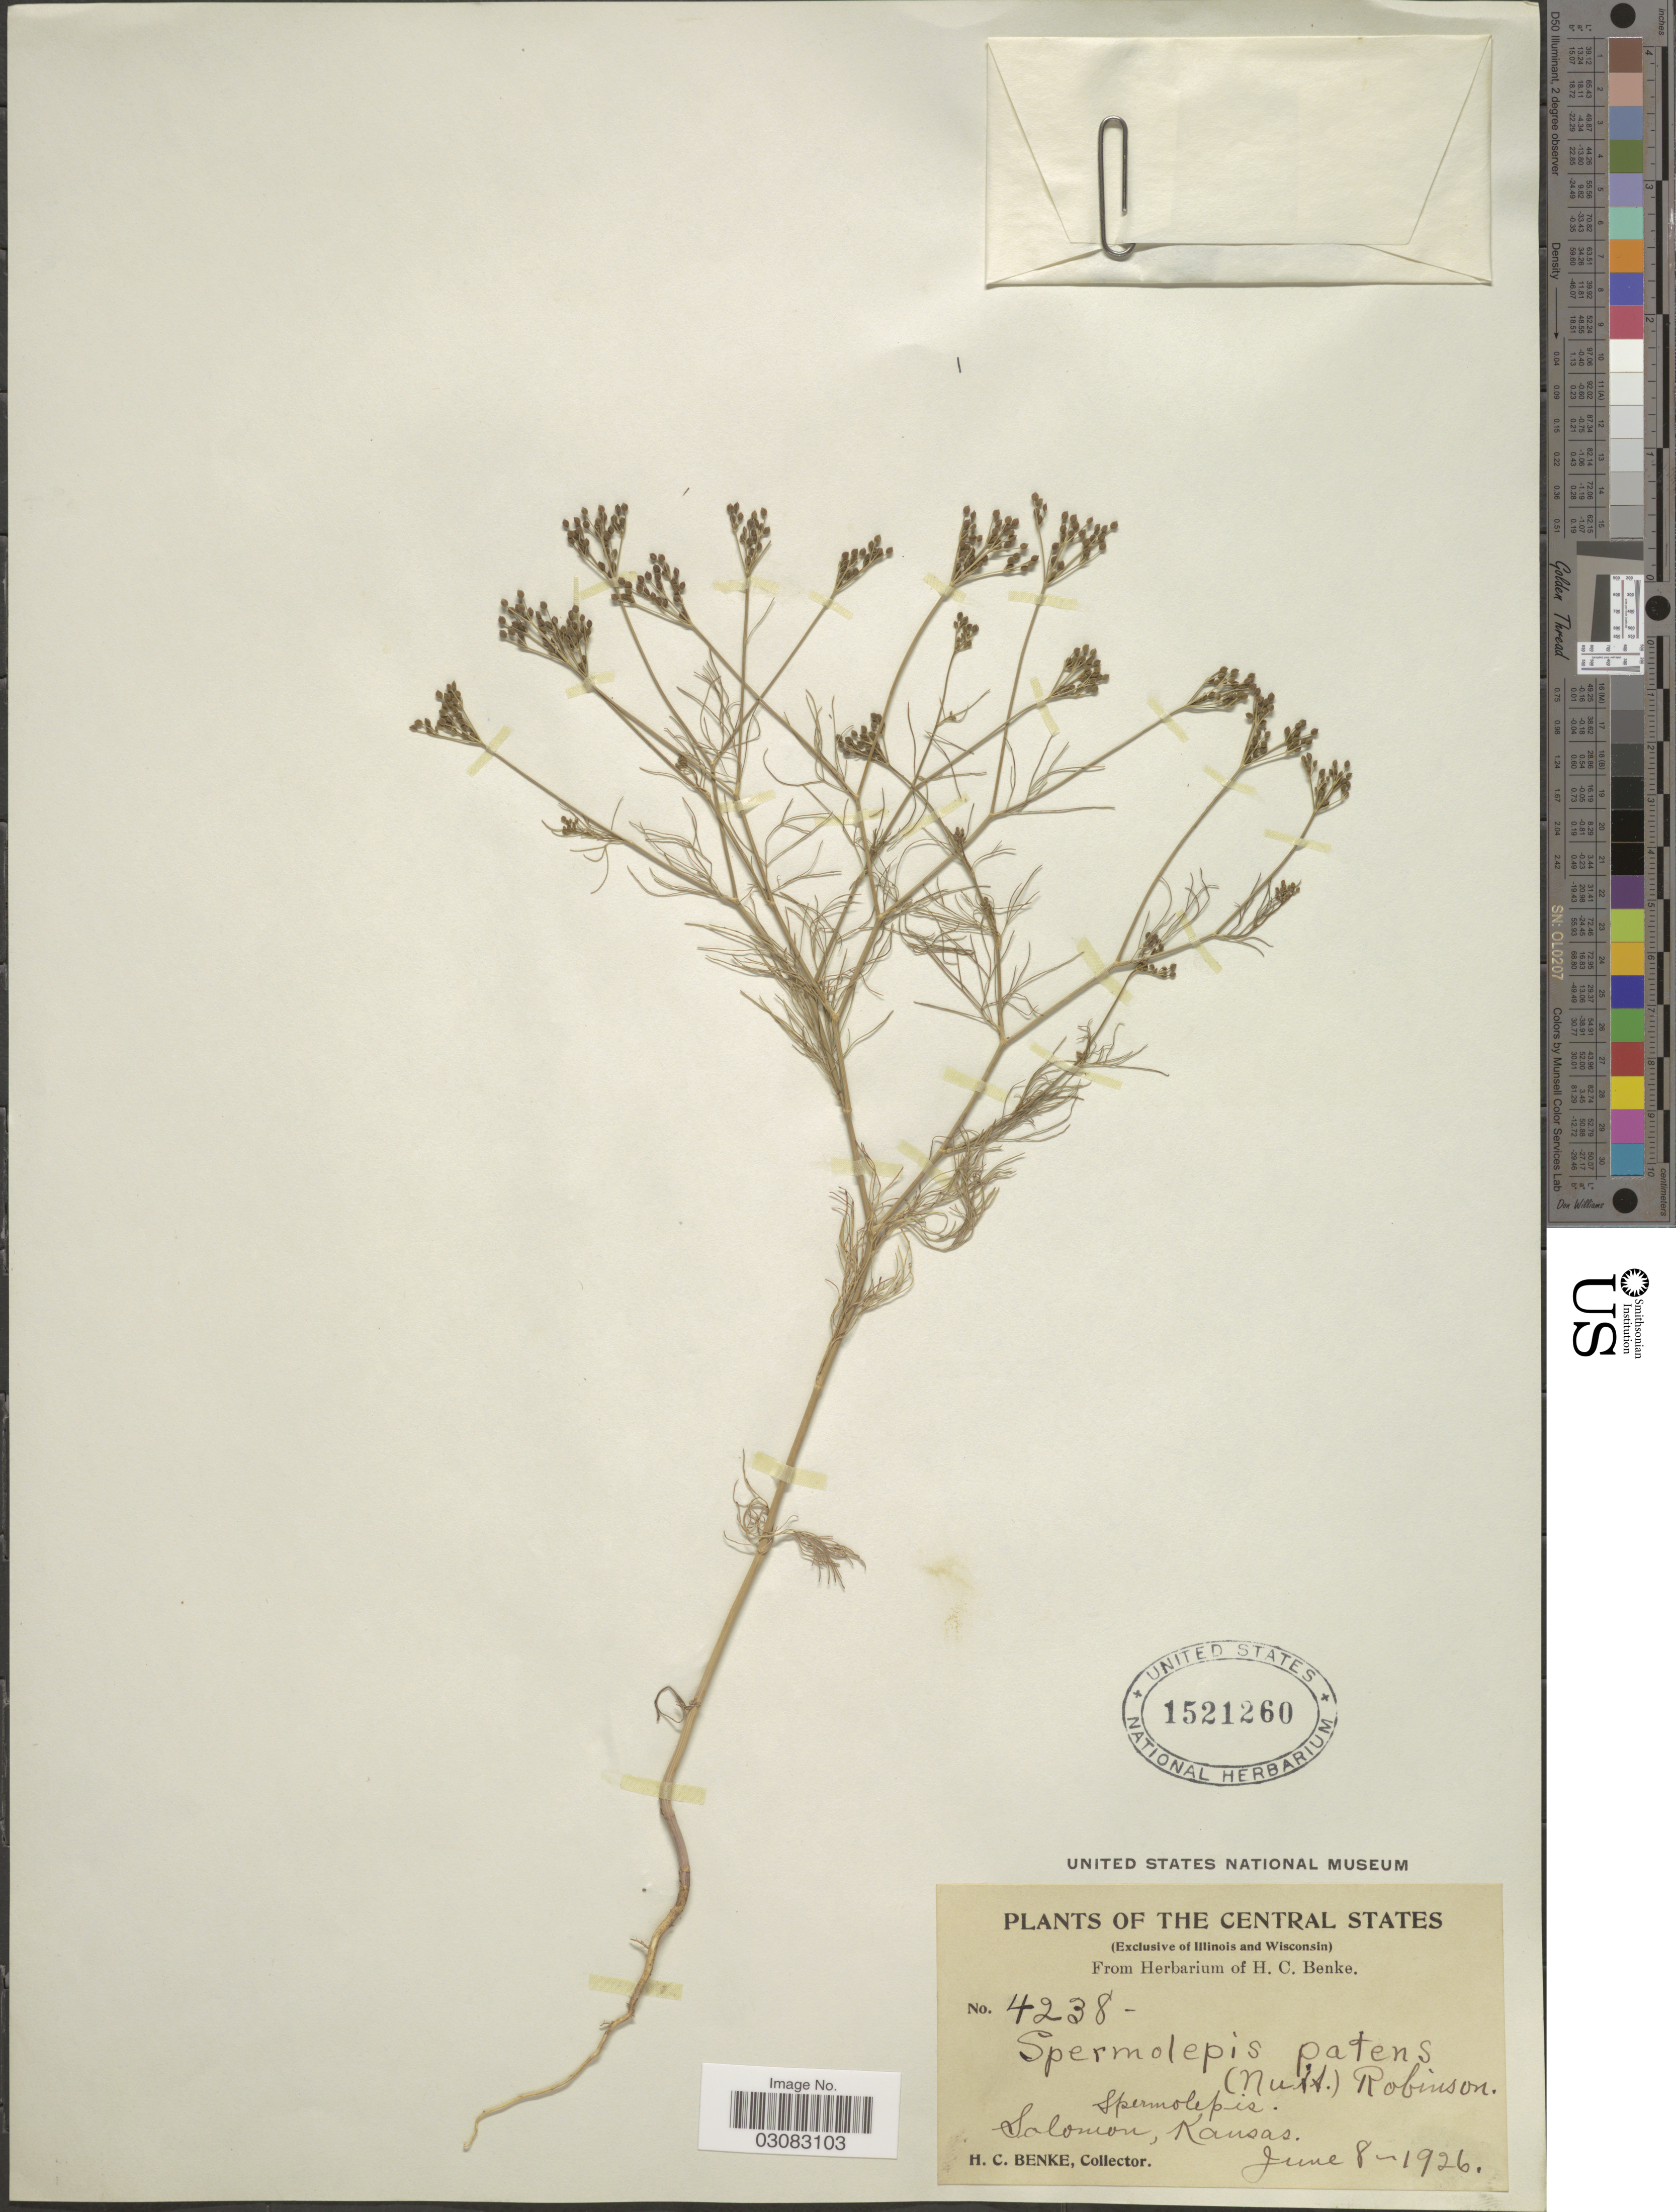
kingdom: Plantae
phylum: Tracheophyta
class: Magnoliopsida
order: Apiales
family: Apiaceae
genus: Spermolepis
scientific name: Spermolepis patens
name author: (Nutt. ex DC.) B.L. Rob.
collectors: H. Benke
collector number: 4238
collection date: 1926-06-08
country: United States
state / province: Kansas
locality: The Central States. Solomon.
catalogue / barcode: US 1521260